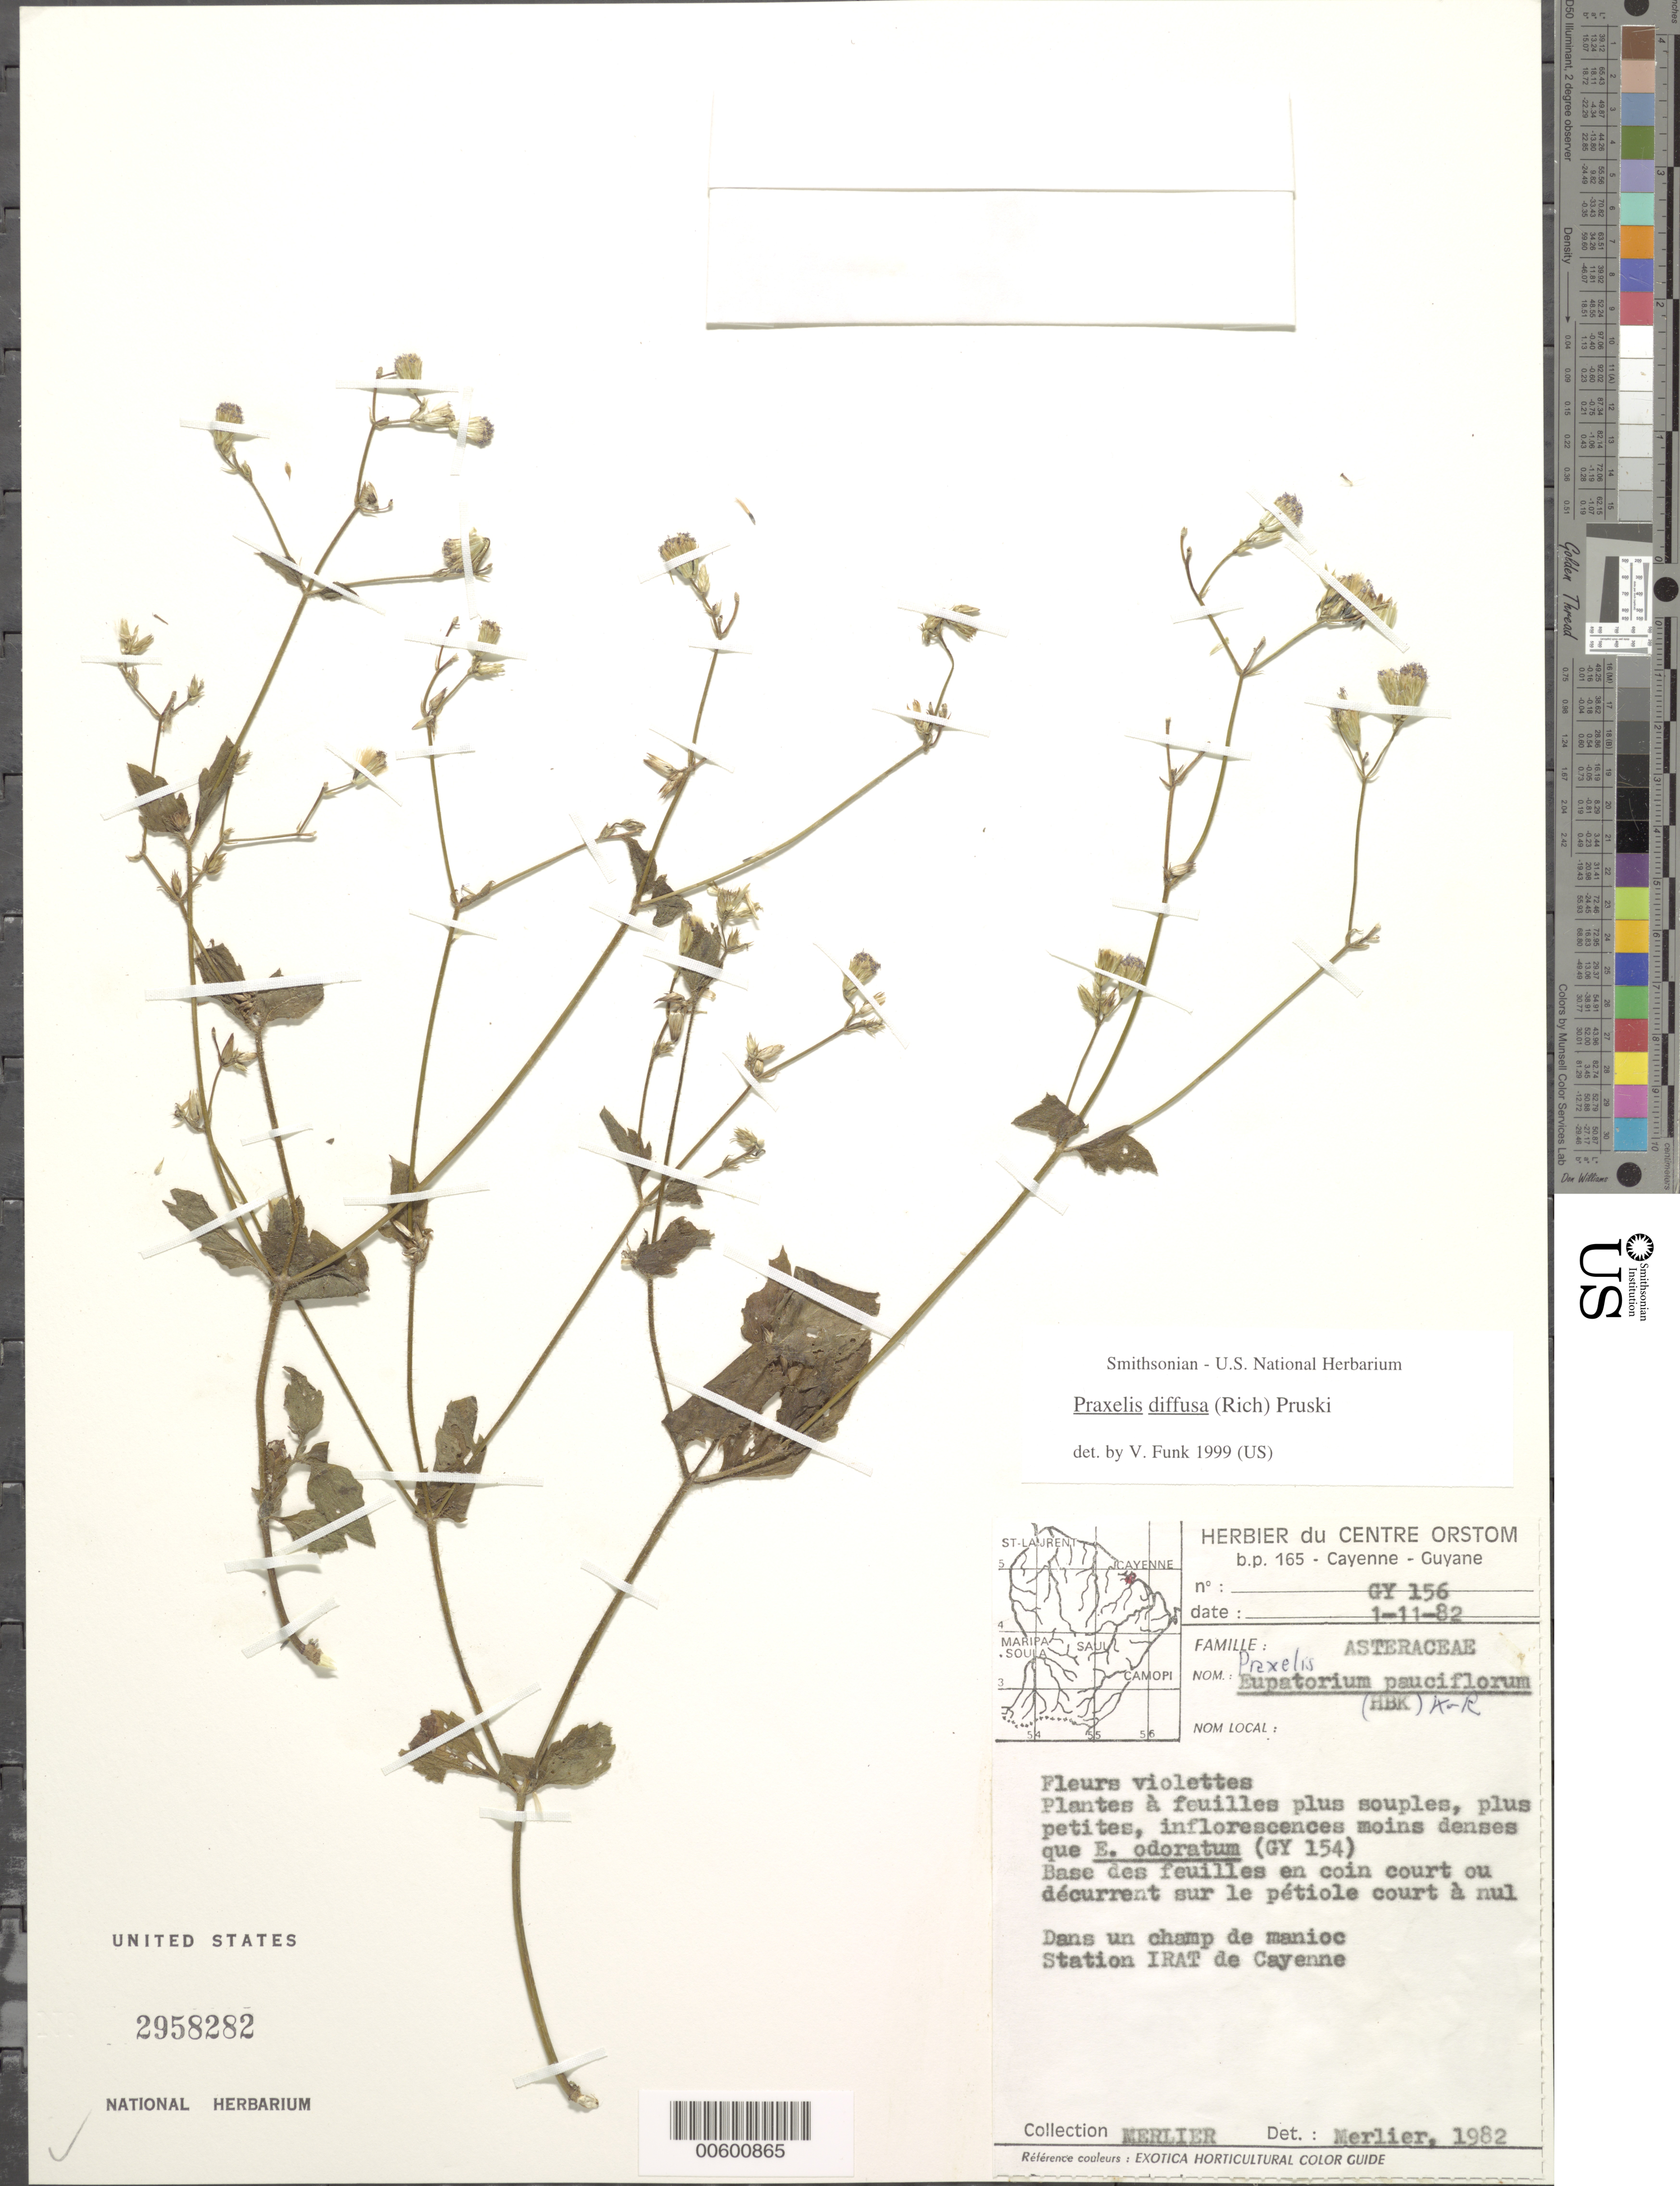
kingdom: Plantae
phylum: Tracheophyta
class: Magnoliopsida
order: Asterales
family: Asteraceae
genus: Praxelis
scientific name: Praxelis diffusa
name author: (Rich.) Pruski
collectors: -. Merlier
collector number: GY 156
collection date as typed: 1-Nov-82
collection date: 1982-11-01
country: French Guiana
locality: Station IRAT, a Cabassou Ile de Cayenne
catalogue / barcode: US 2958282